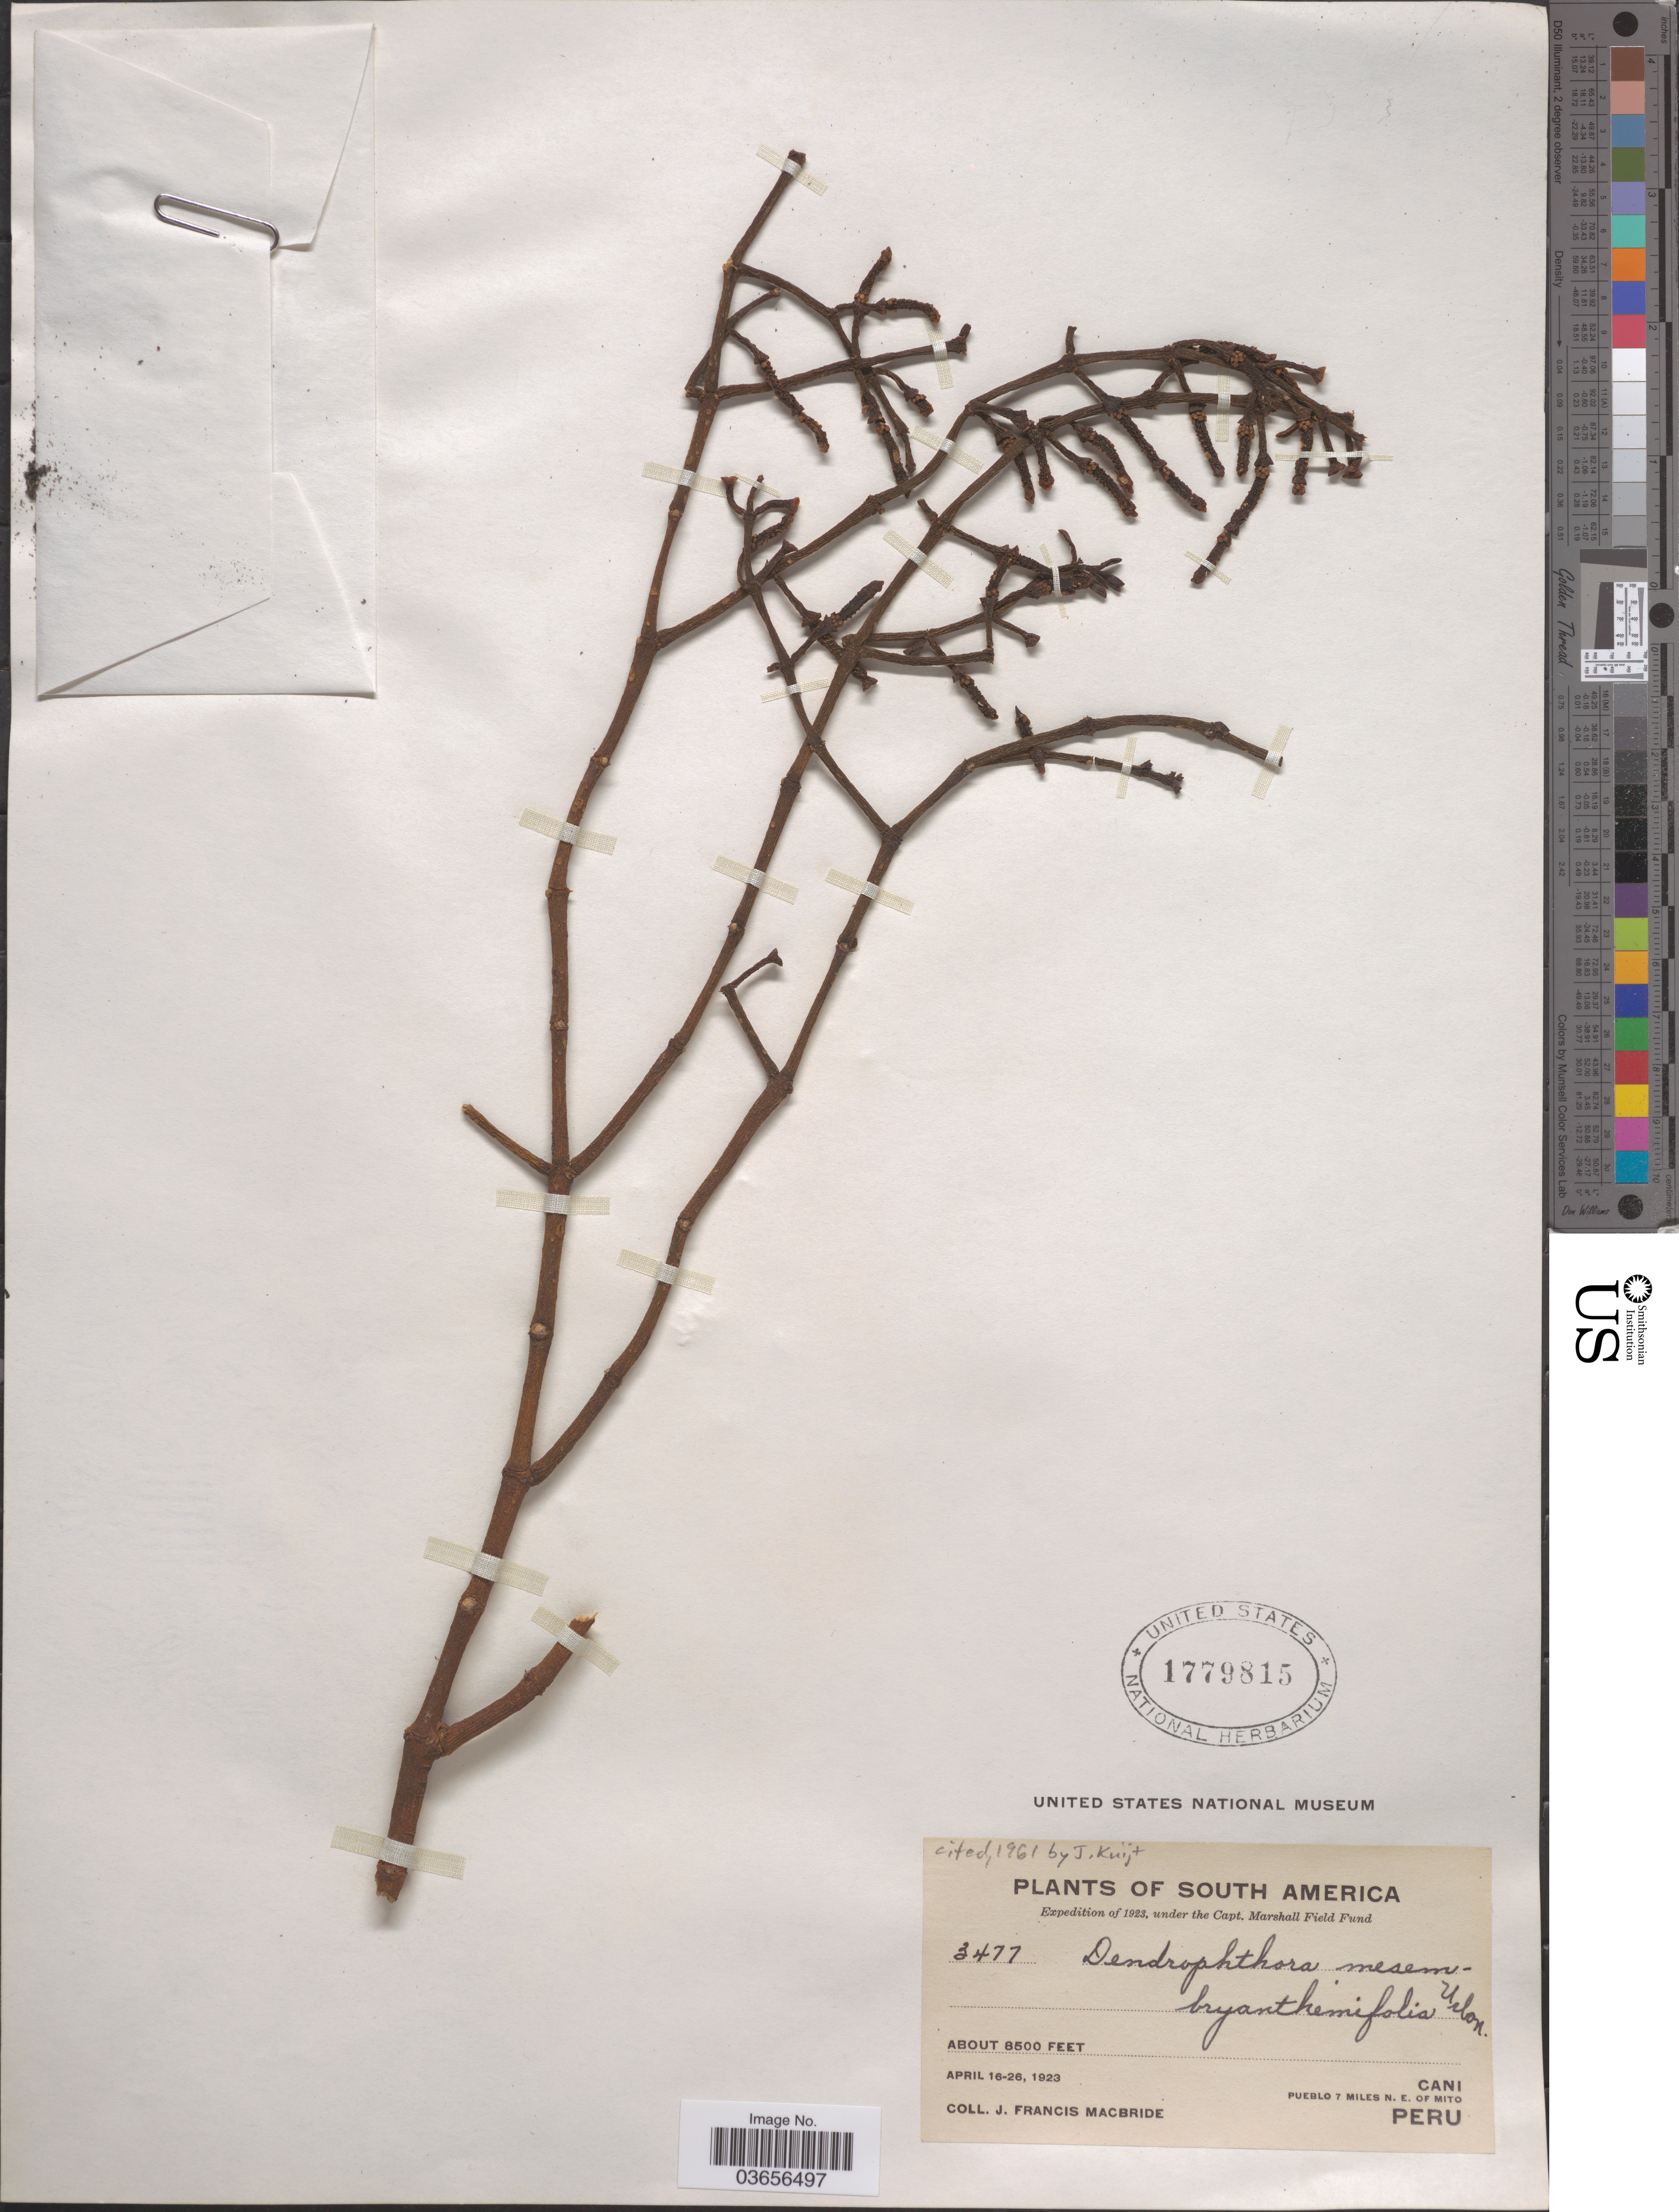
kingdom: Plantae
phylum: Tracheophyta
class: Magnoliopsida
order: Santalales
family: Viscaceae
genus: Dendrophthora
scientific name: Dendrophthora mesembryanthemifolia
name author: Griseb. ex Urb.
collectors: J. F. Macbride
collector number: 3477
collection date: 1923-04-16/1923-04-26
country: Peru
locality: Cani, Pueblo 7 miles N.E. of Mito.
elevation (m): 2591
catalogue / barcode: US 1779815